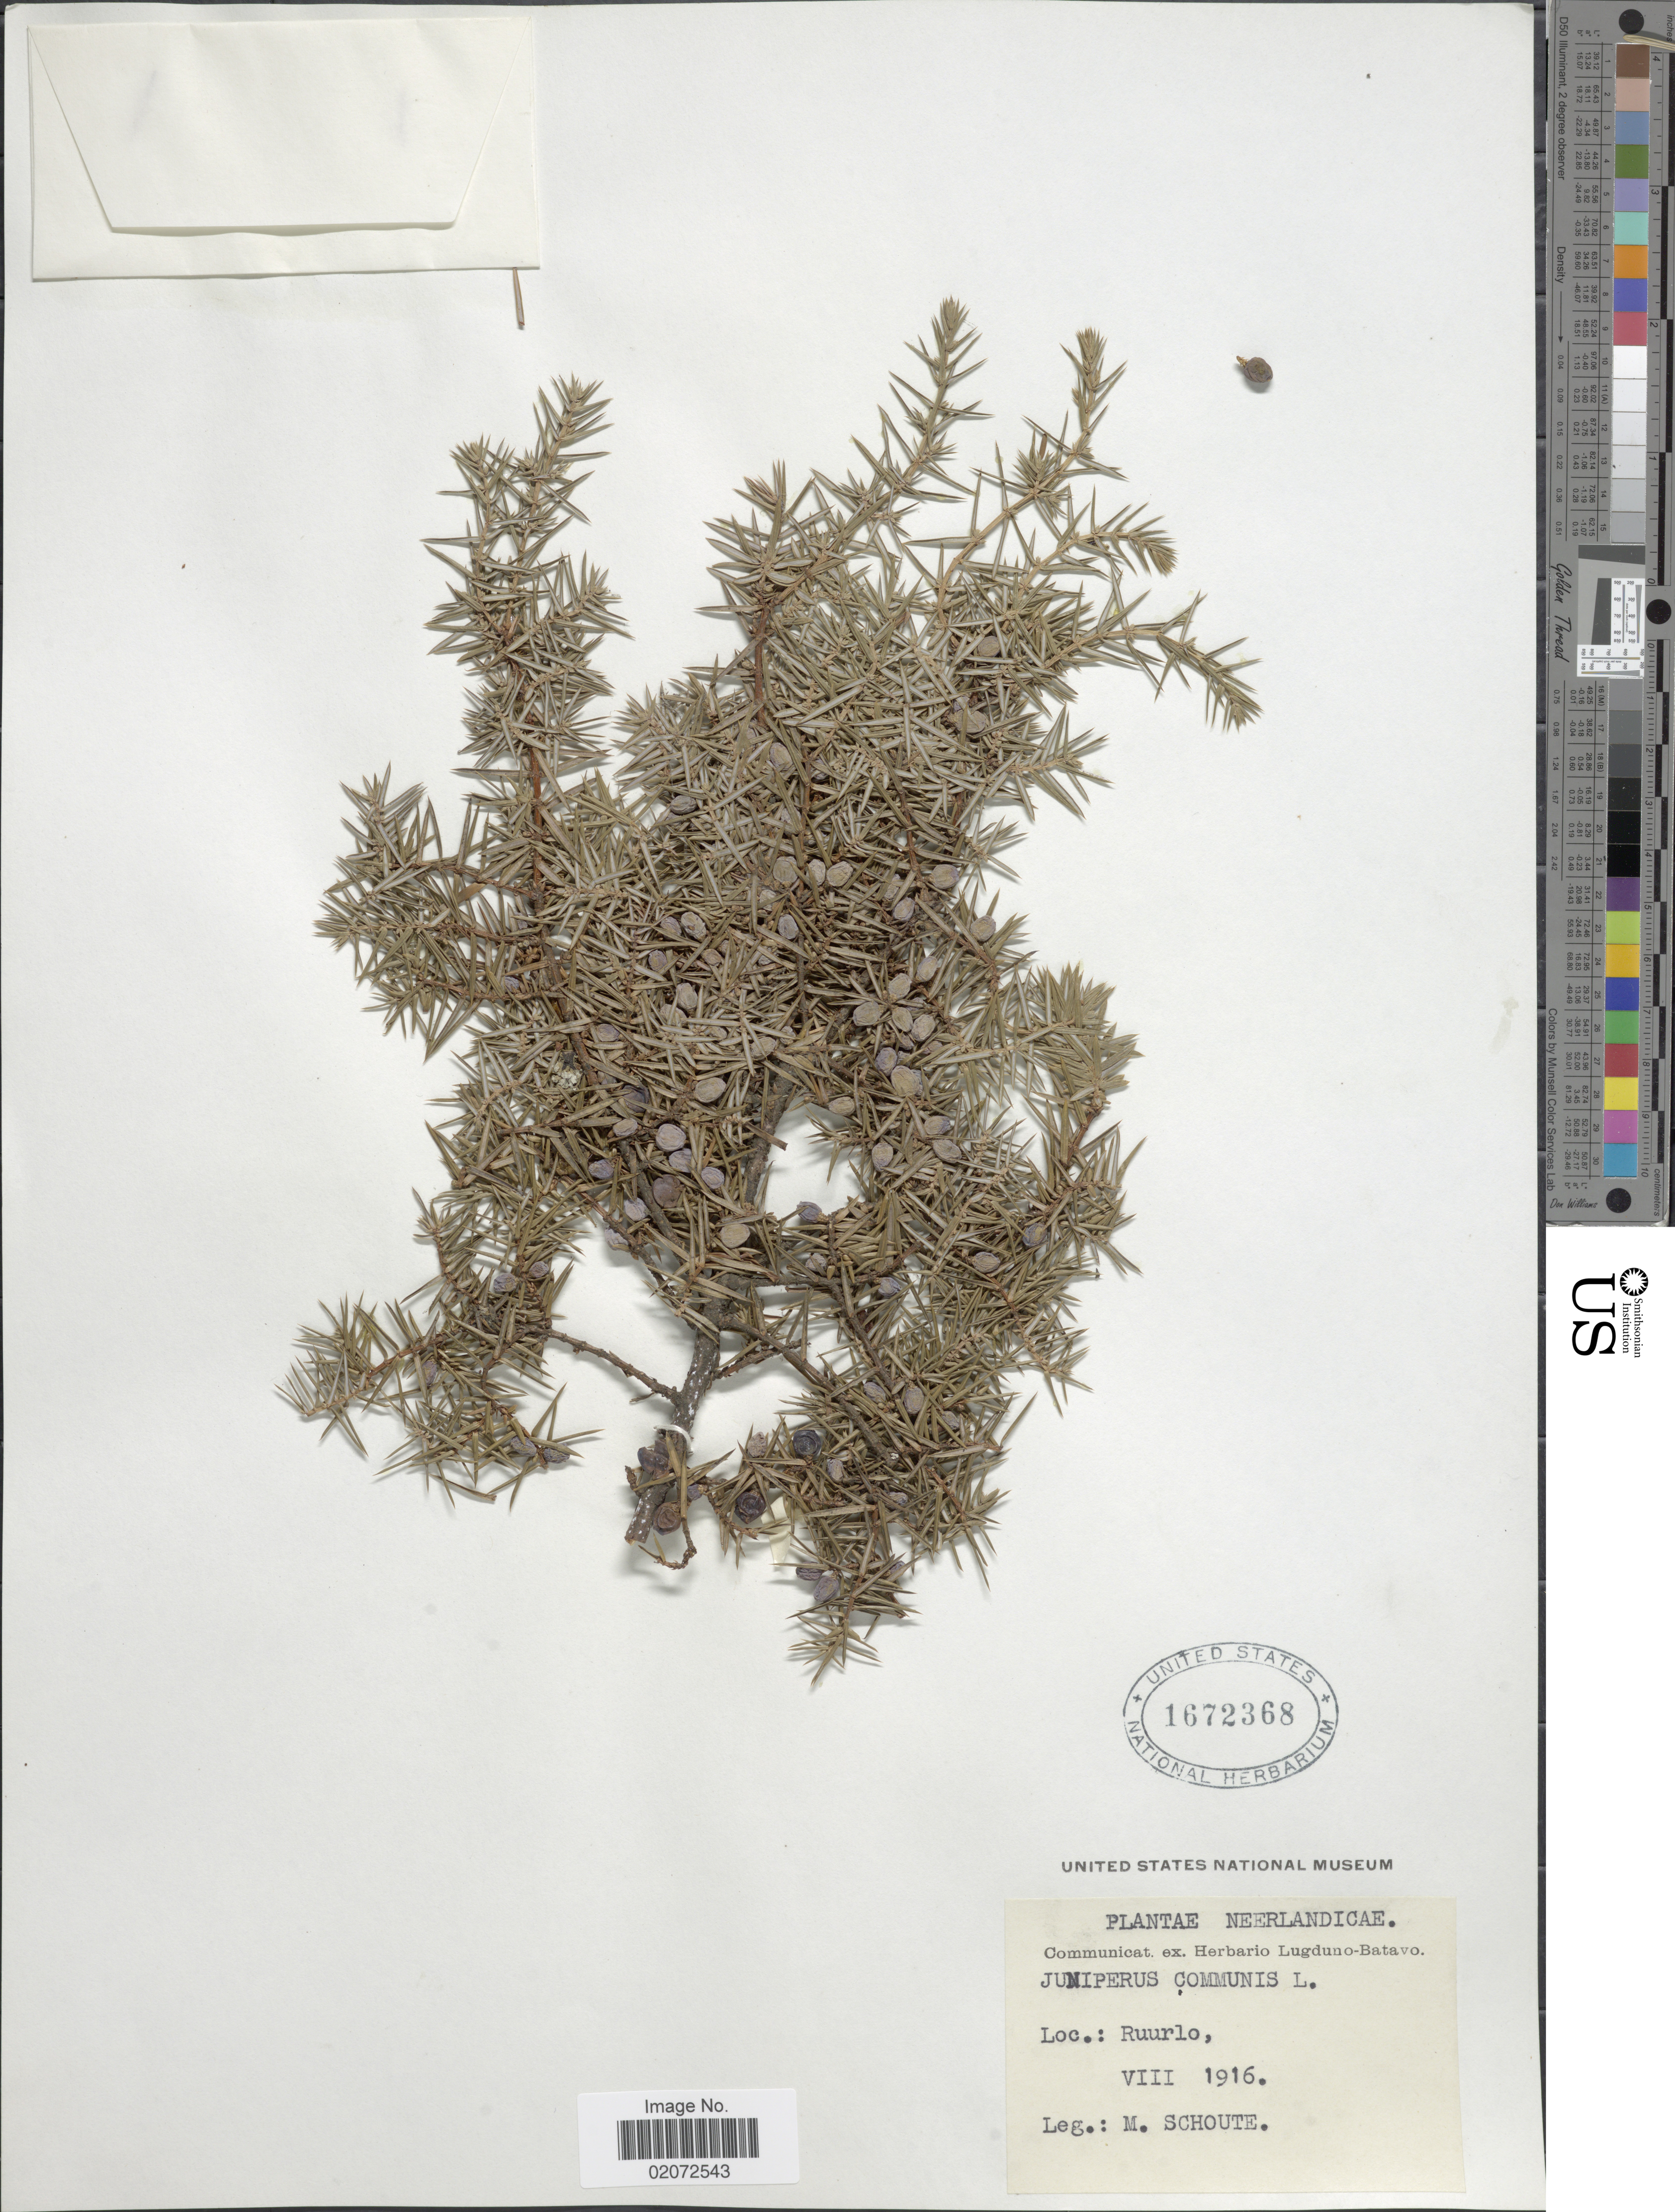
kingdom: Plantae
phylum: Tracheophyta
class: Pinopsida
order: Pinales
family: Cupressaceae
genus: Juniperus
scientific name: Juniperus communis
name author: L.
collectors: M. Schoute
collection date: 1916-07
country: Netherlands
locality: Neerlandicae. Ruurlo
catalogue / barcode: US 1672368